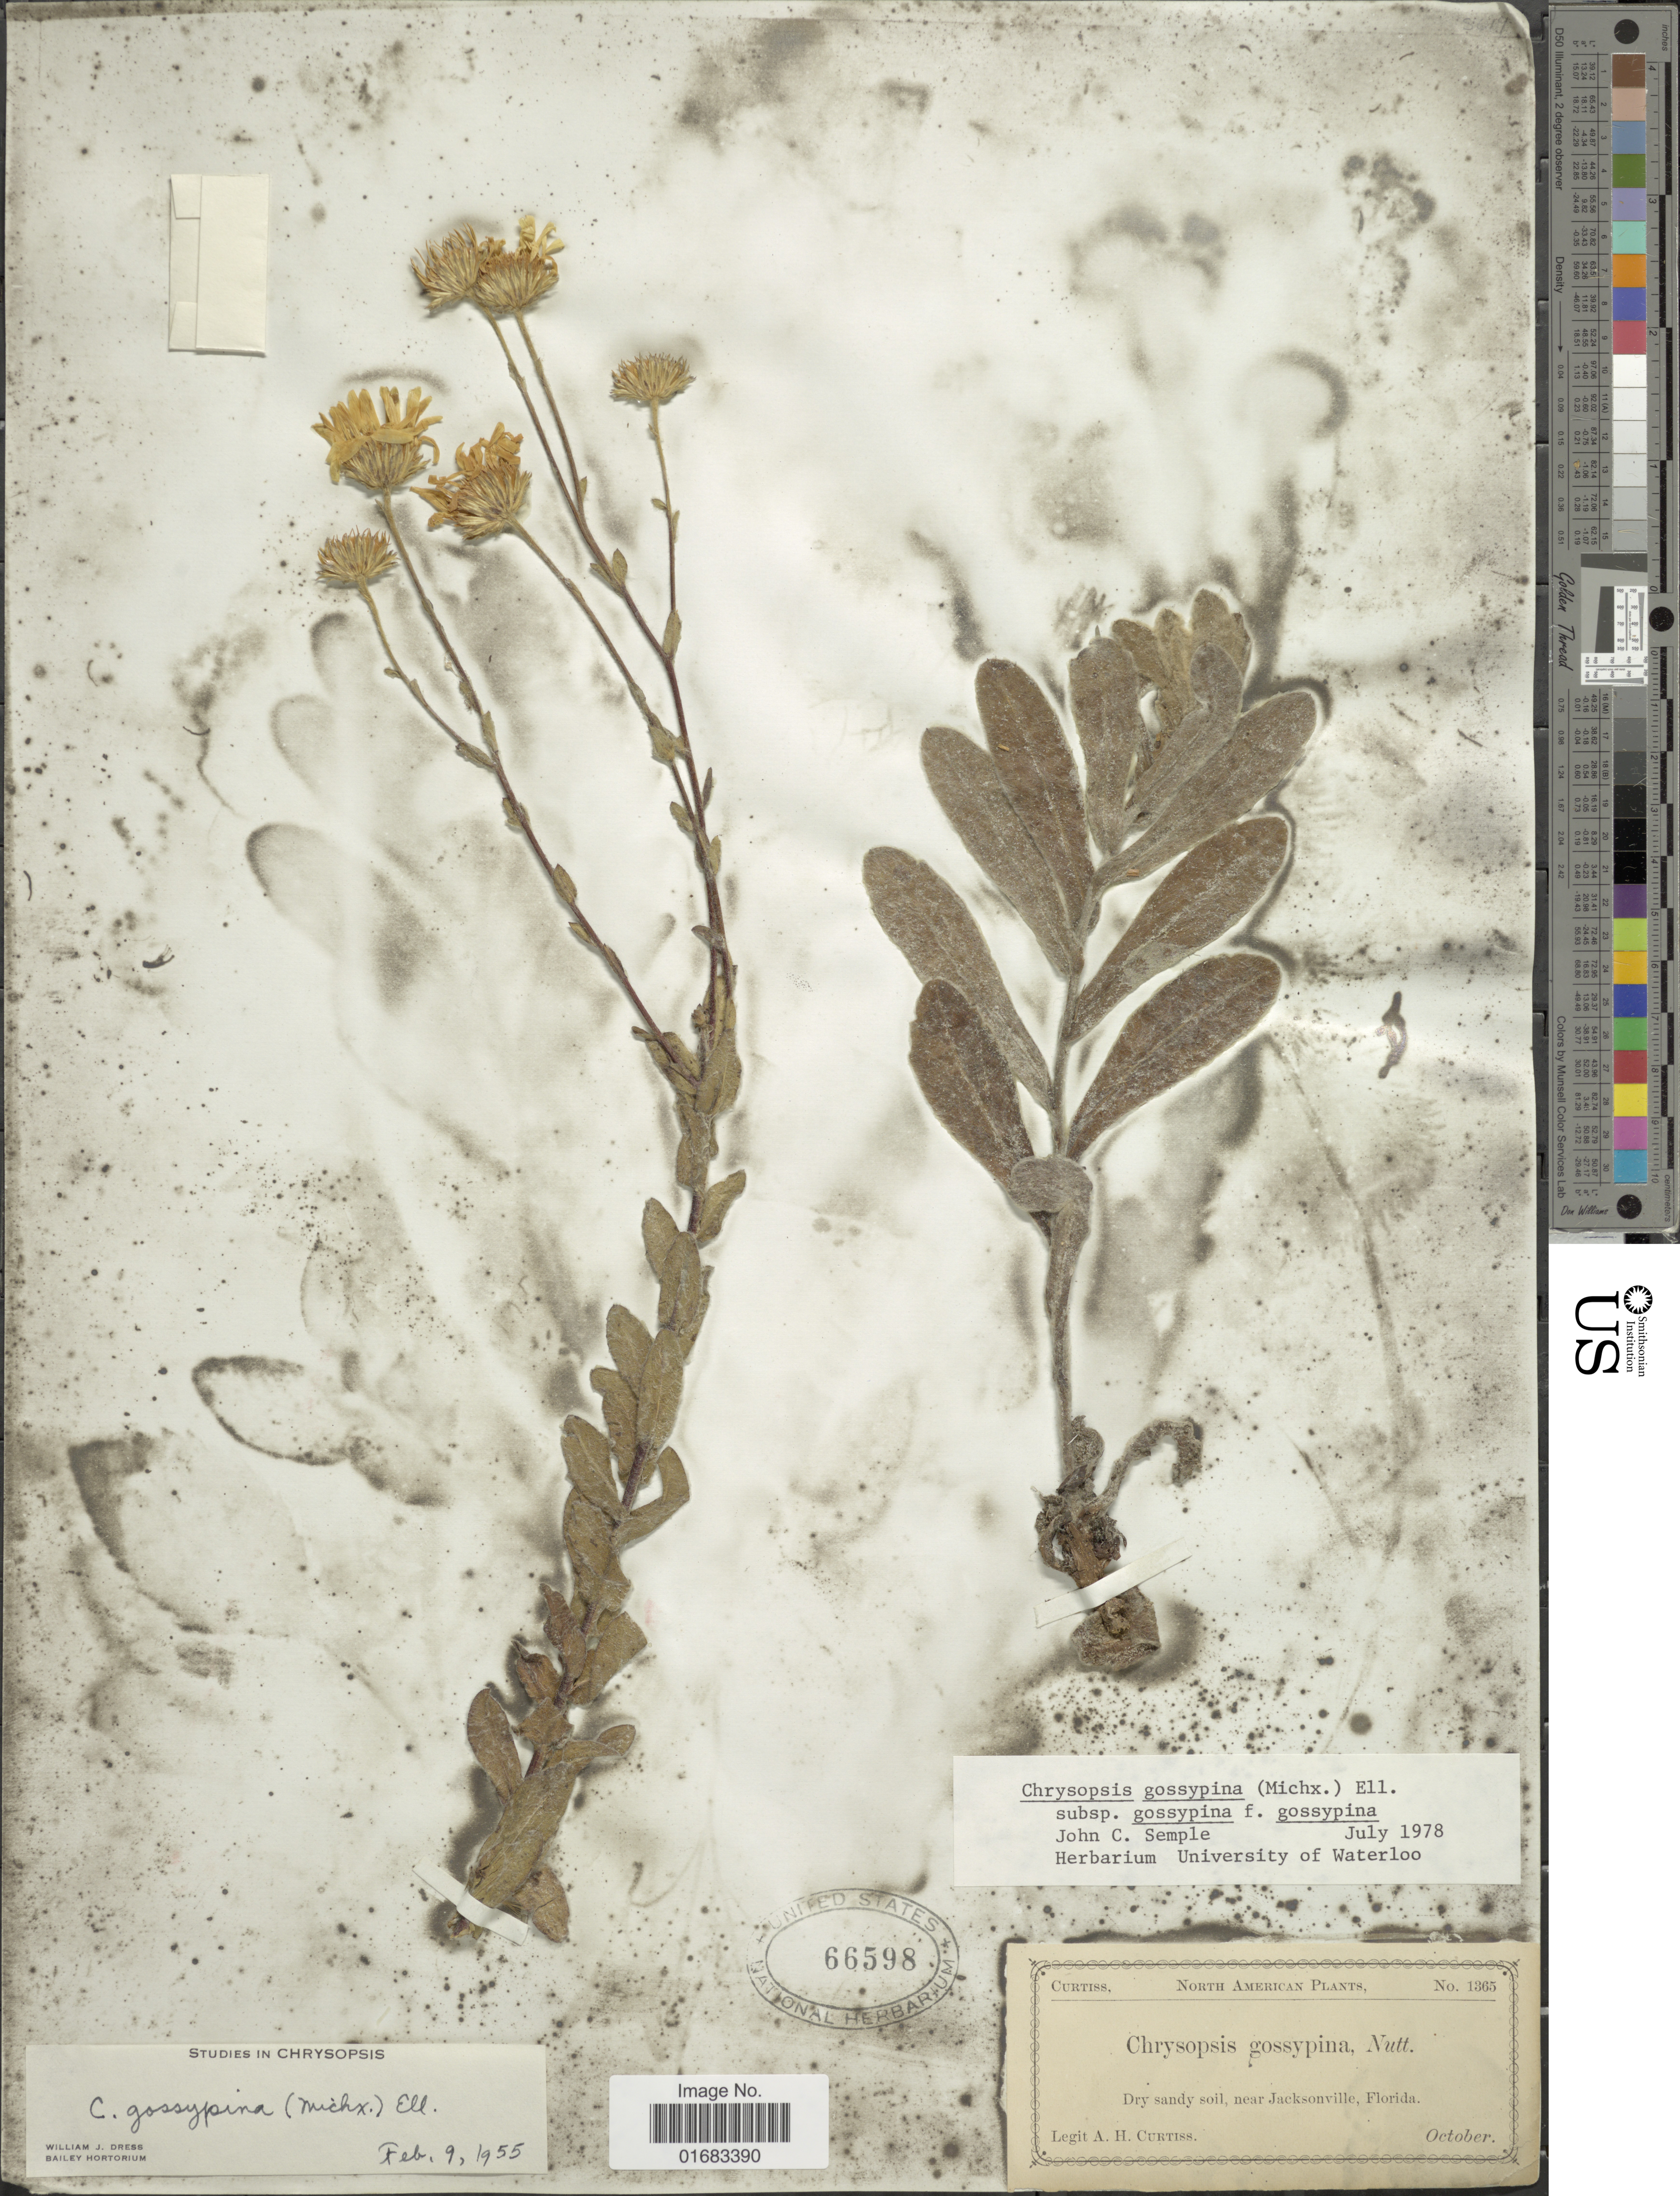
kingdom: Plantae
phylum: Tracheophyta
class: Magnoliopsida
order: Asterales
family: Asteraceae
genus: Chrysopsis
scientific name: Chrysopsis gossypina f. gossypina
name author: (Michx.) Elliott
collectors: A. H. Curtiss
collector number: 1365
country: United States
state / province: Florida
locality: Near Jacksonville, Florida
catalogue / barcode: US 66598